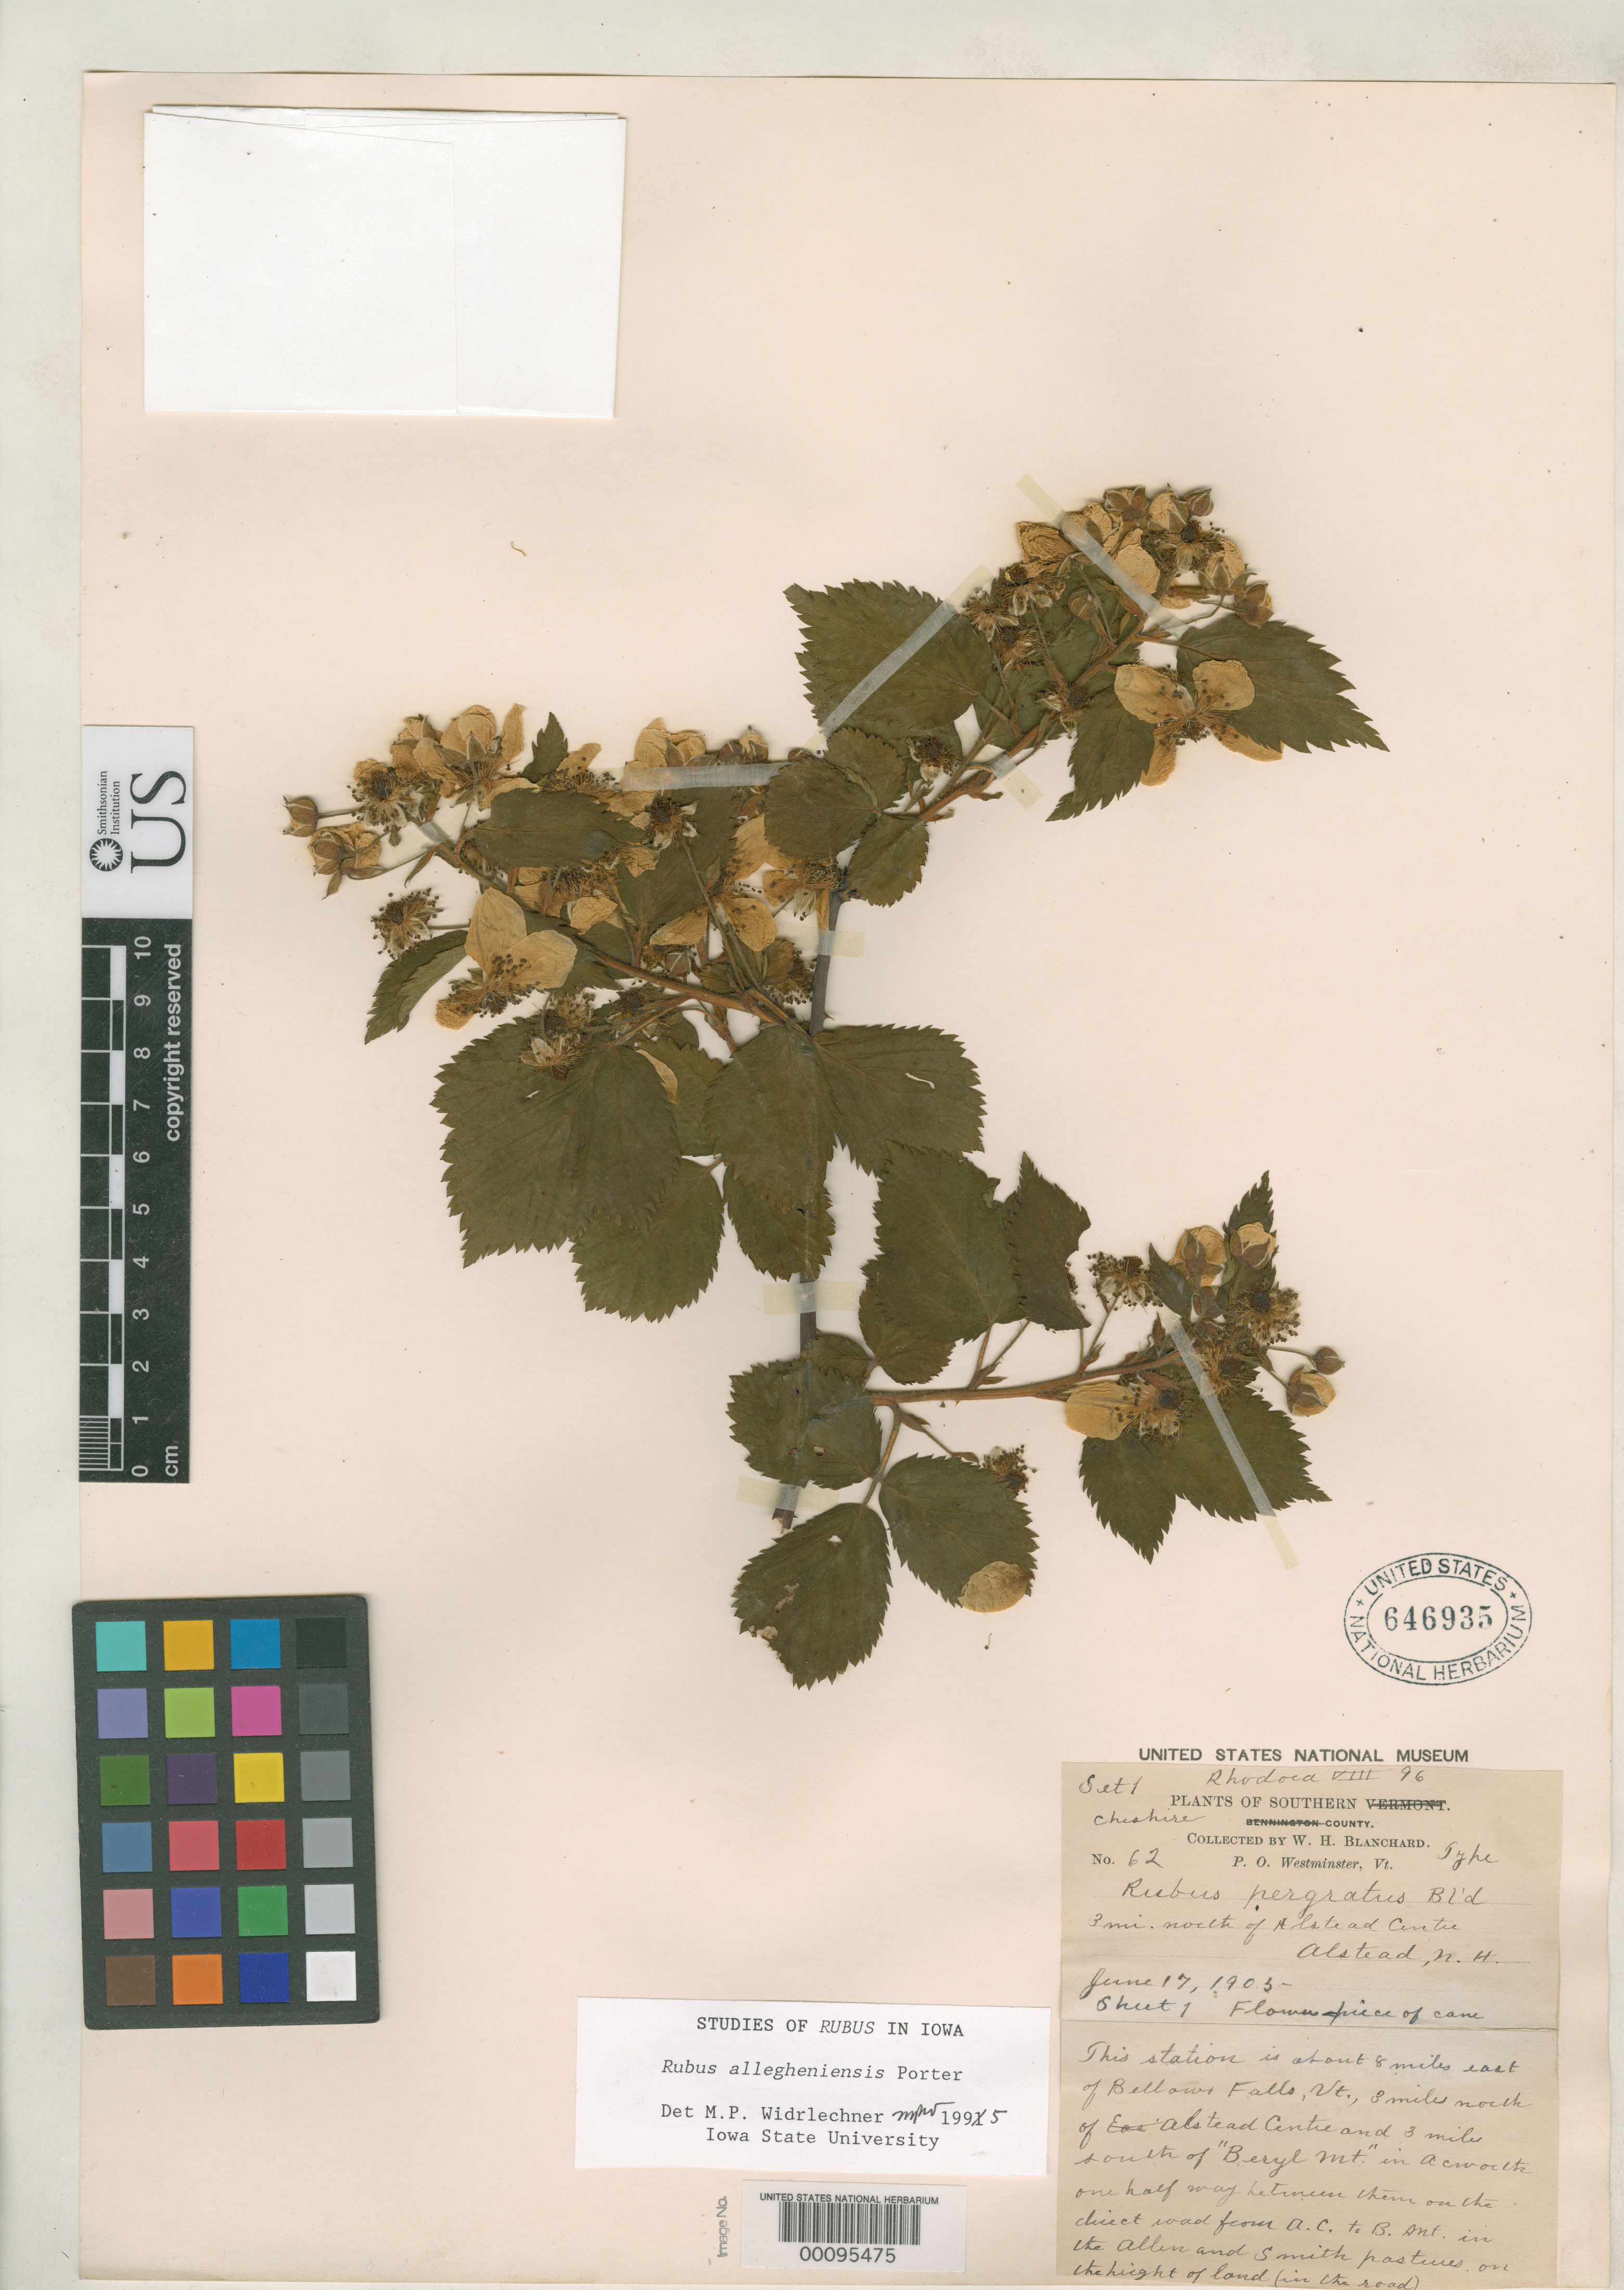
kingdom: Plantae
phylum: Tracheophyta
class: Magnoliopsida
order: Rosales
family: Rosaceae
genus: Rubus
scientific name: Rubus pergratus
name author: Blanch.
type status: Type Collection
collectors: W. H. Blanchard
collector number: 62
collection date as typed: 17 Jun 1905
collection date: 1905-06-17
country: United States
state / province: New Hampshire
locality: Alstead, one mile E of Signal Hill.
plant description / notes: Blanchard No. 62 "Set 1" consists of 6 sheets, annotated as sheet 1, sheet 2, etc.; sheets 1-4 collected June 17, 1905 and annotated "type"; sheets 5 & 6 collected Aug. 13, 1904 and not marked "type".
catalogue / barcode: US 646935